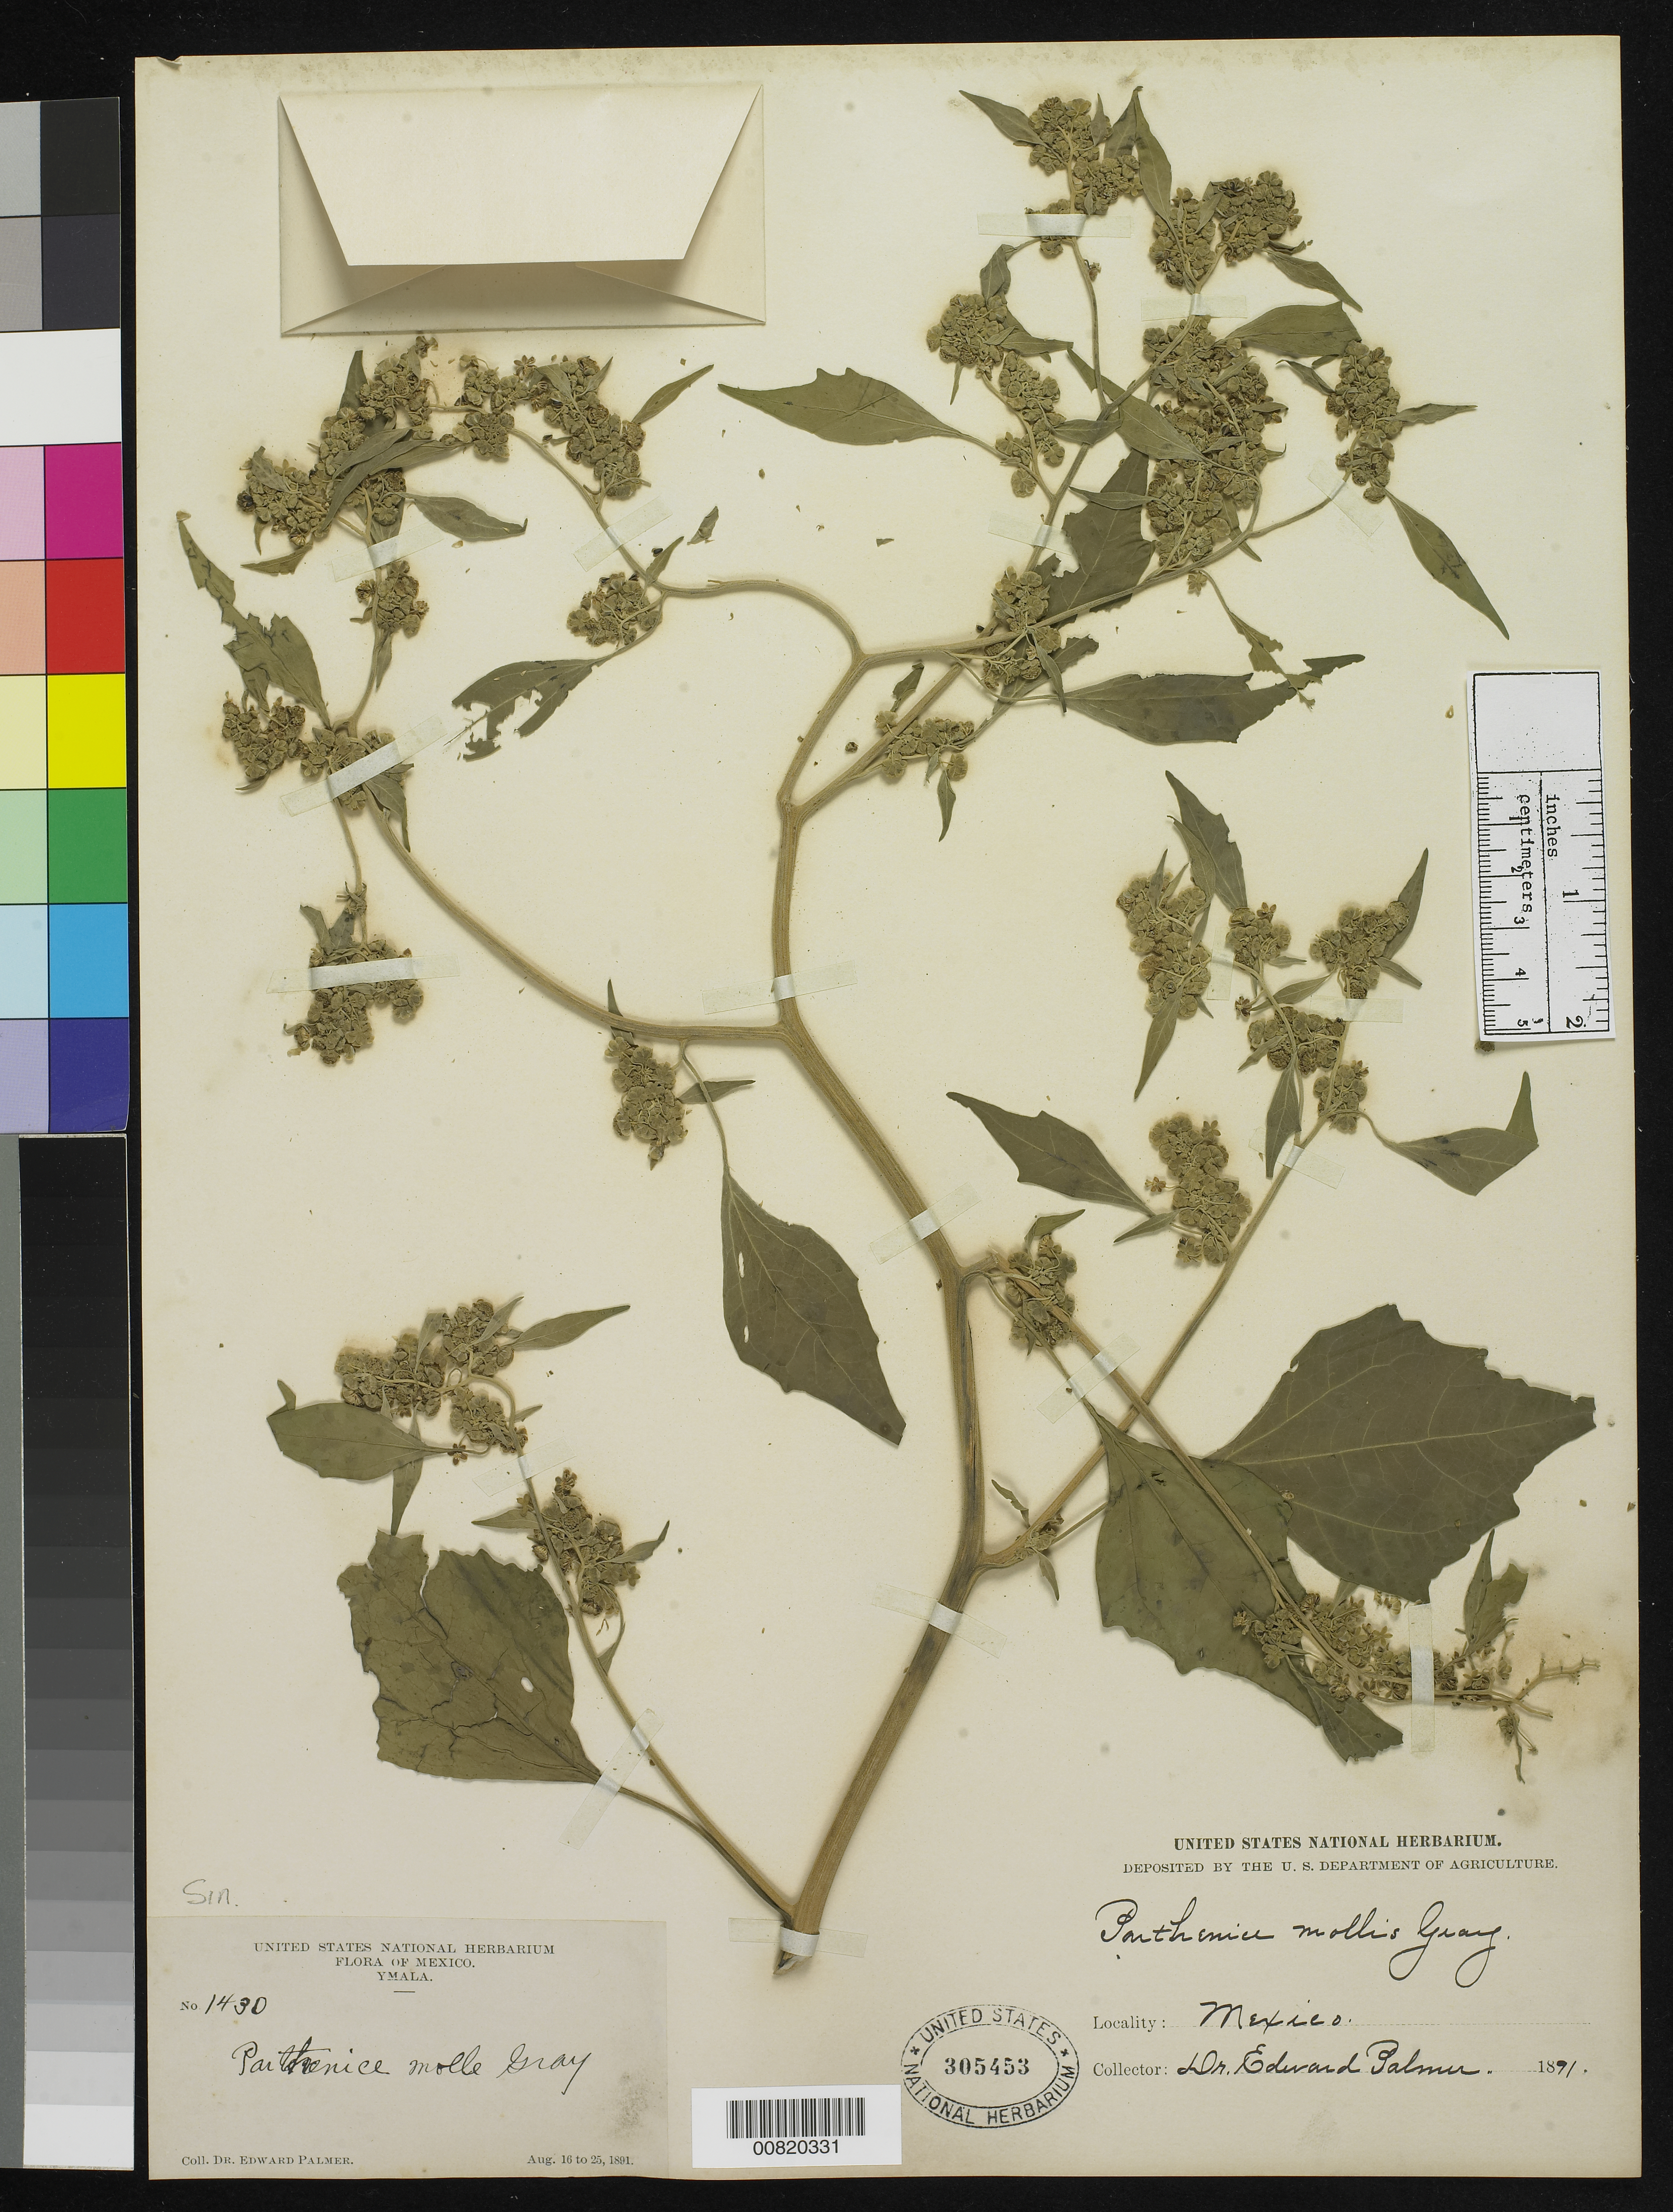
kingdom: Plantae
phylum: Tracheophyta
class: Magnoliopsida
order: Asterales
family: Asteraceae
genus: Parthenice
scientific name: Parthenice mollis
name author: A. Gray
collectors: E. Palmer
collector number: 1430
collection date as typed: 16 Aug 1891 to 25 Aug 1891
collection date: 1891-08-16/1891-08-25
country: Mexico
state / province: Sinaloa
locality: Ymala, Sinaloa.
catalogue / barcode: US 305453